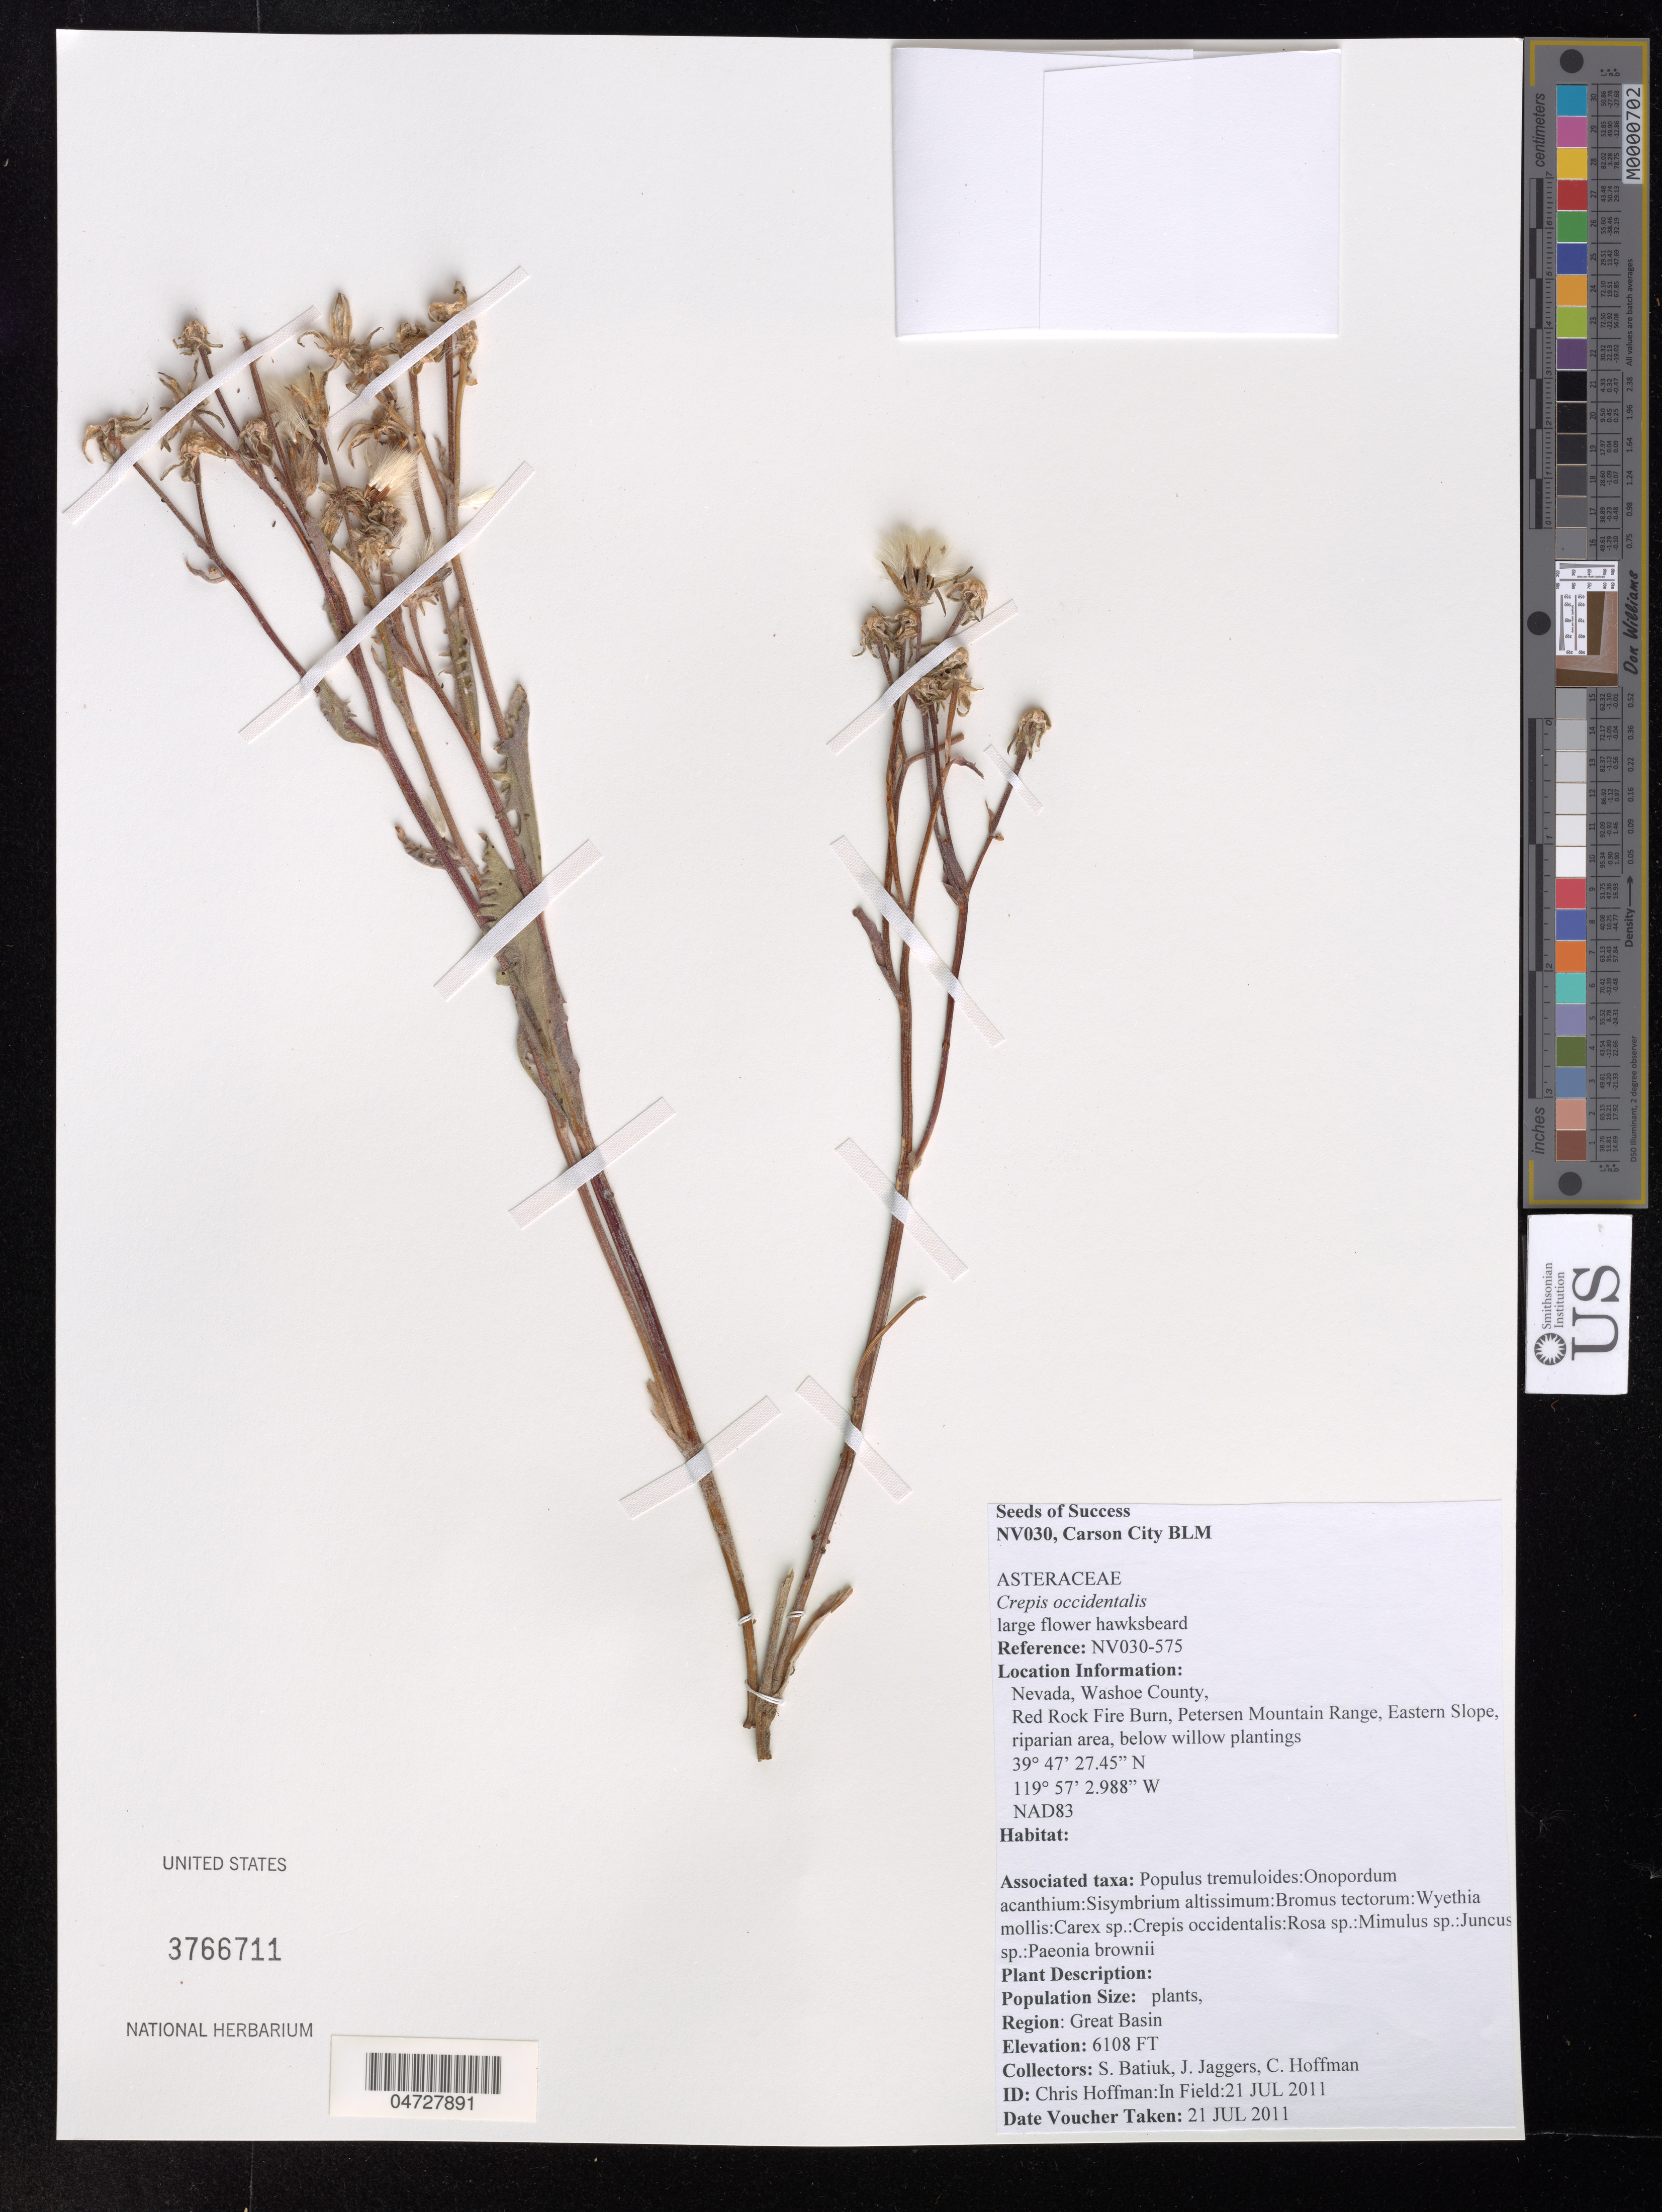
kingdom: Plantae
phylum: Tracheophyta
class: Magnoliopsida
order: Asterales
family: Asteraceae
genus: Crepis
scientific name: Crepis occidentalis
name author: Nutt.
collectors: S. Batiuk, J. Jaggers & C. Hoffman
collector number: NV030-575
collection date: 2011-07-21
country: United States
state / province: Nevada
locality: Nevada, Washoe County, Red Rock Fire Burn, Petersen Mountain Range, Eastern Slope, riparian area, below willow plantings.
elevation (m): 1862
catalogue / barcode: US 3766711